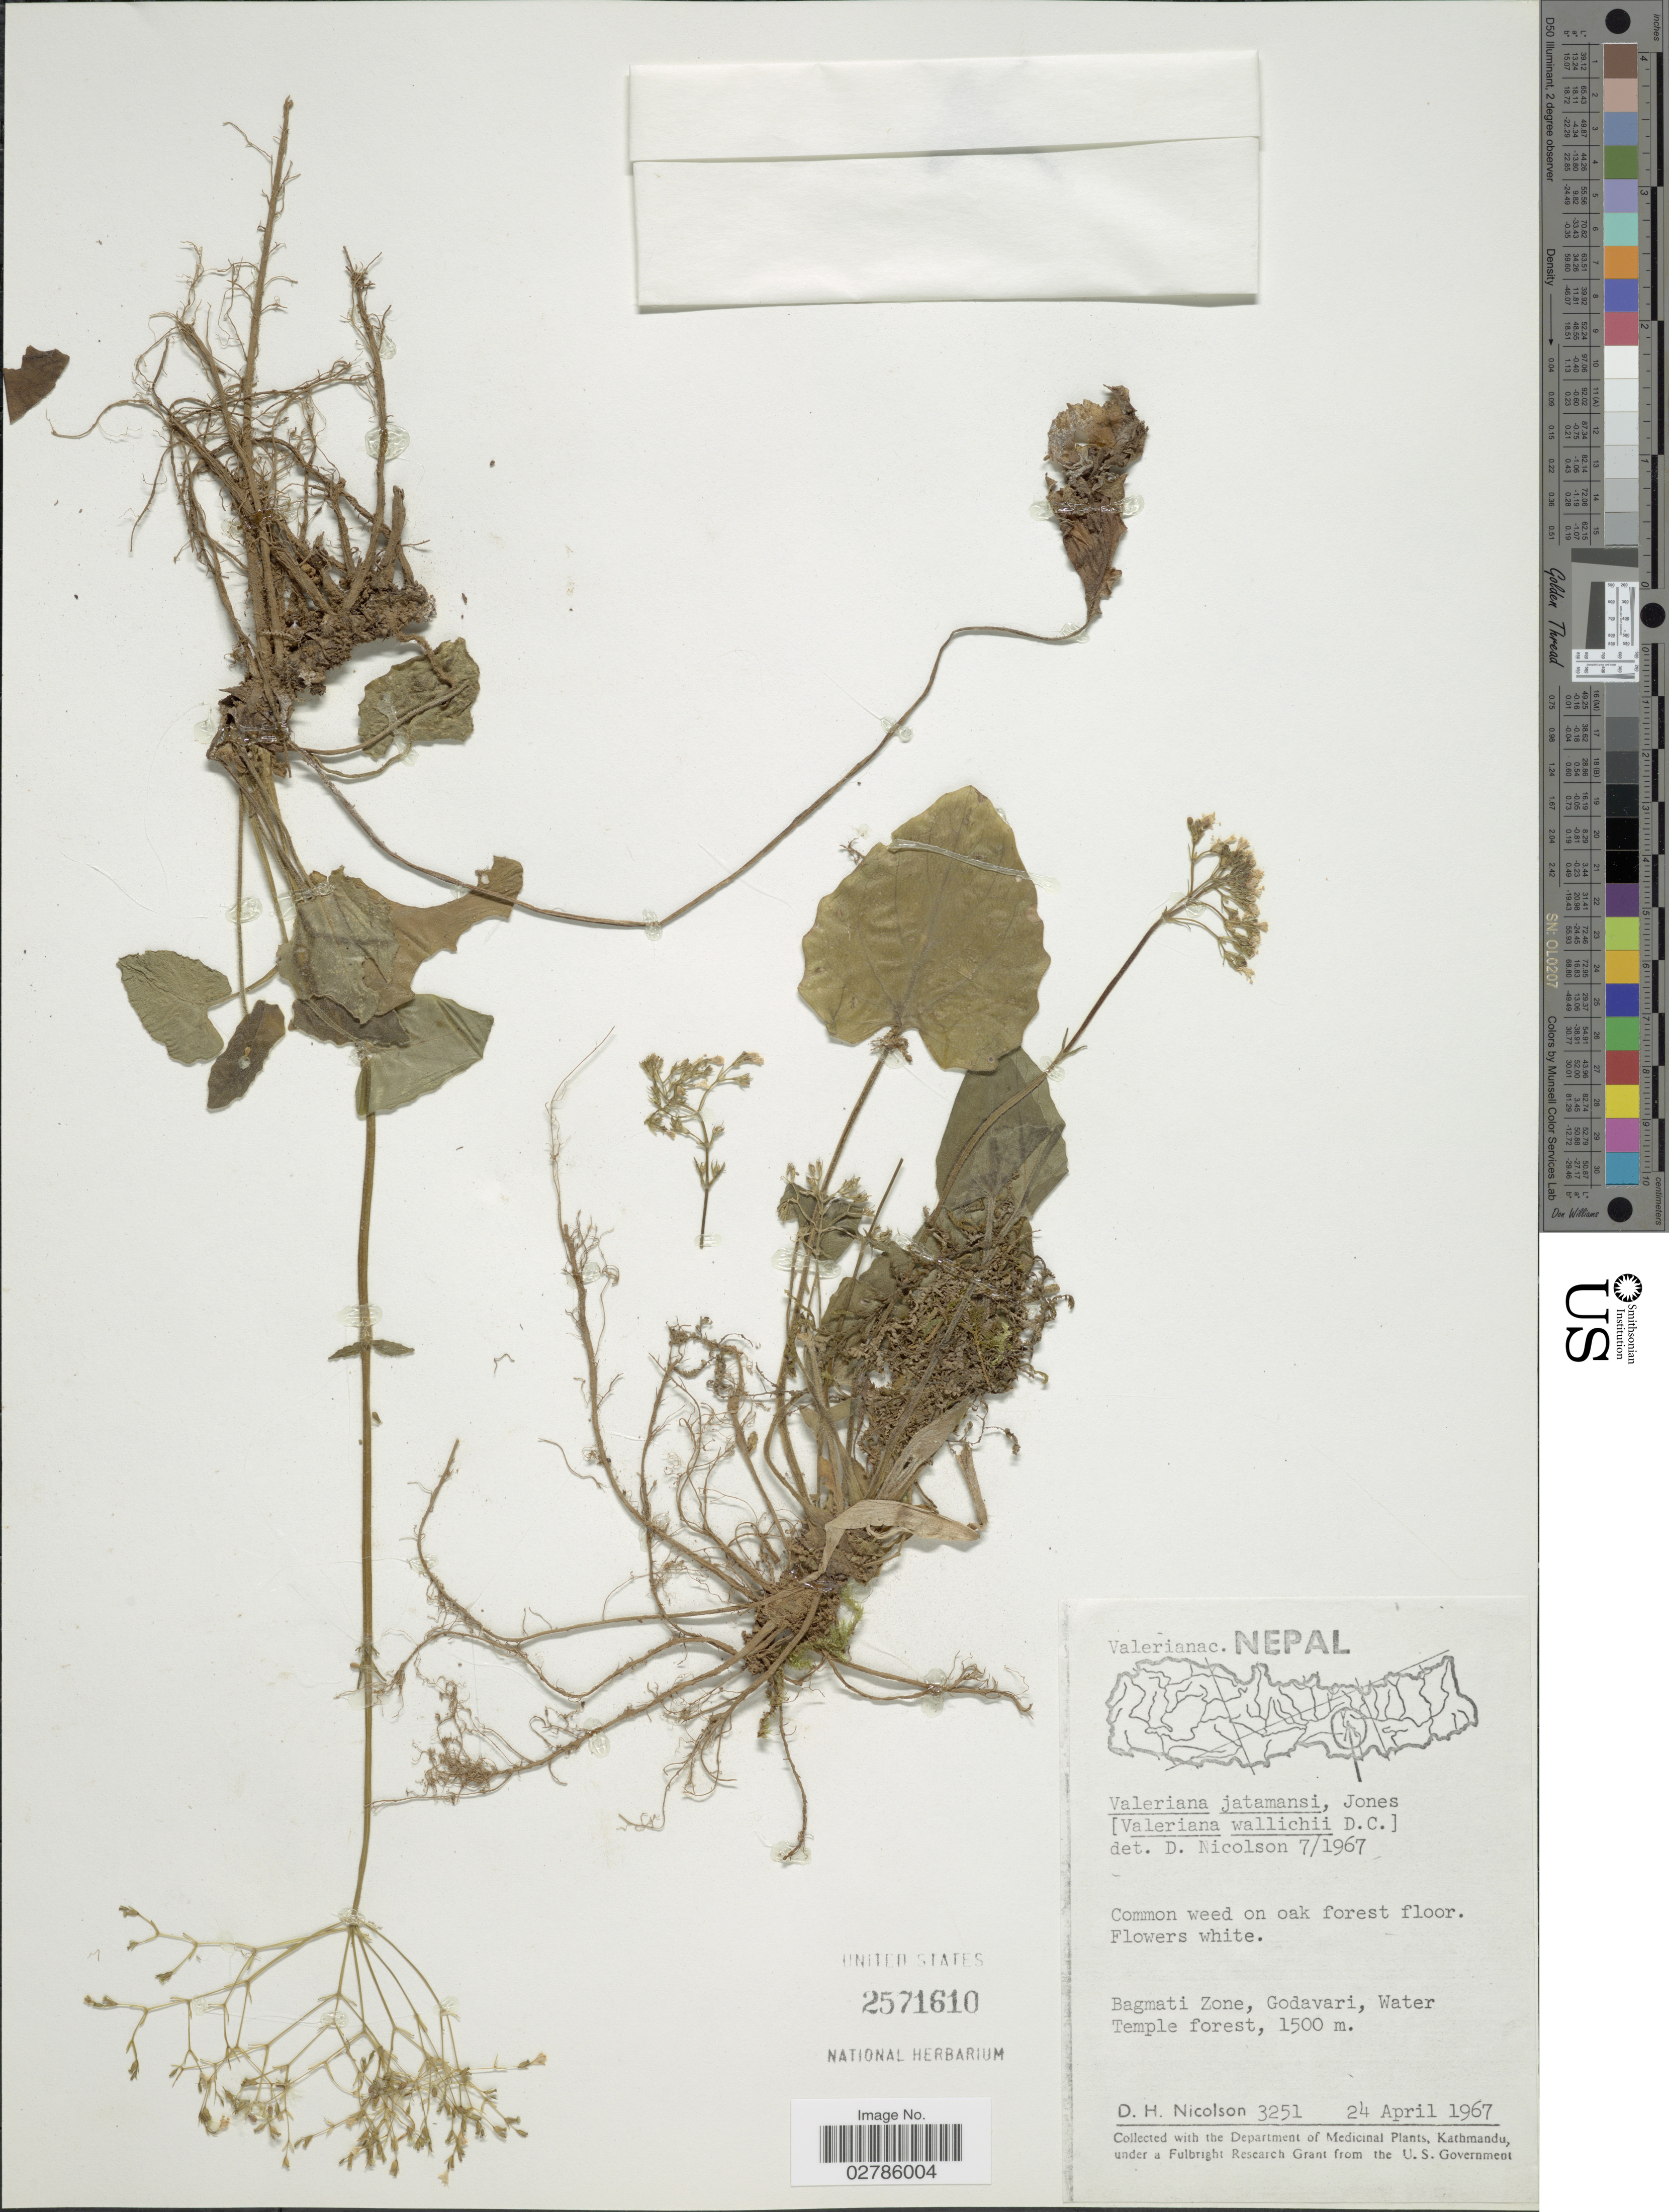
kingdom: Plantae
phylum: Tracheophyta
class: Magnoliopsida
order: Dipsacales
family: Caprifoliaceae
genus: Valeriana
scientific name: Valeriana jatamansi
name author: Jones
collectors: D. H. Nicolson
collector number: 3251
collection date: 1967-04-24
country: Nepal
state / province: Bagmati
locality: Bagmati Zone, Godavari, Water Temple forest.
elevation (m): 1500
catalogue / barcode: US 2571610